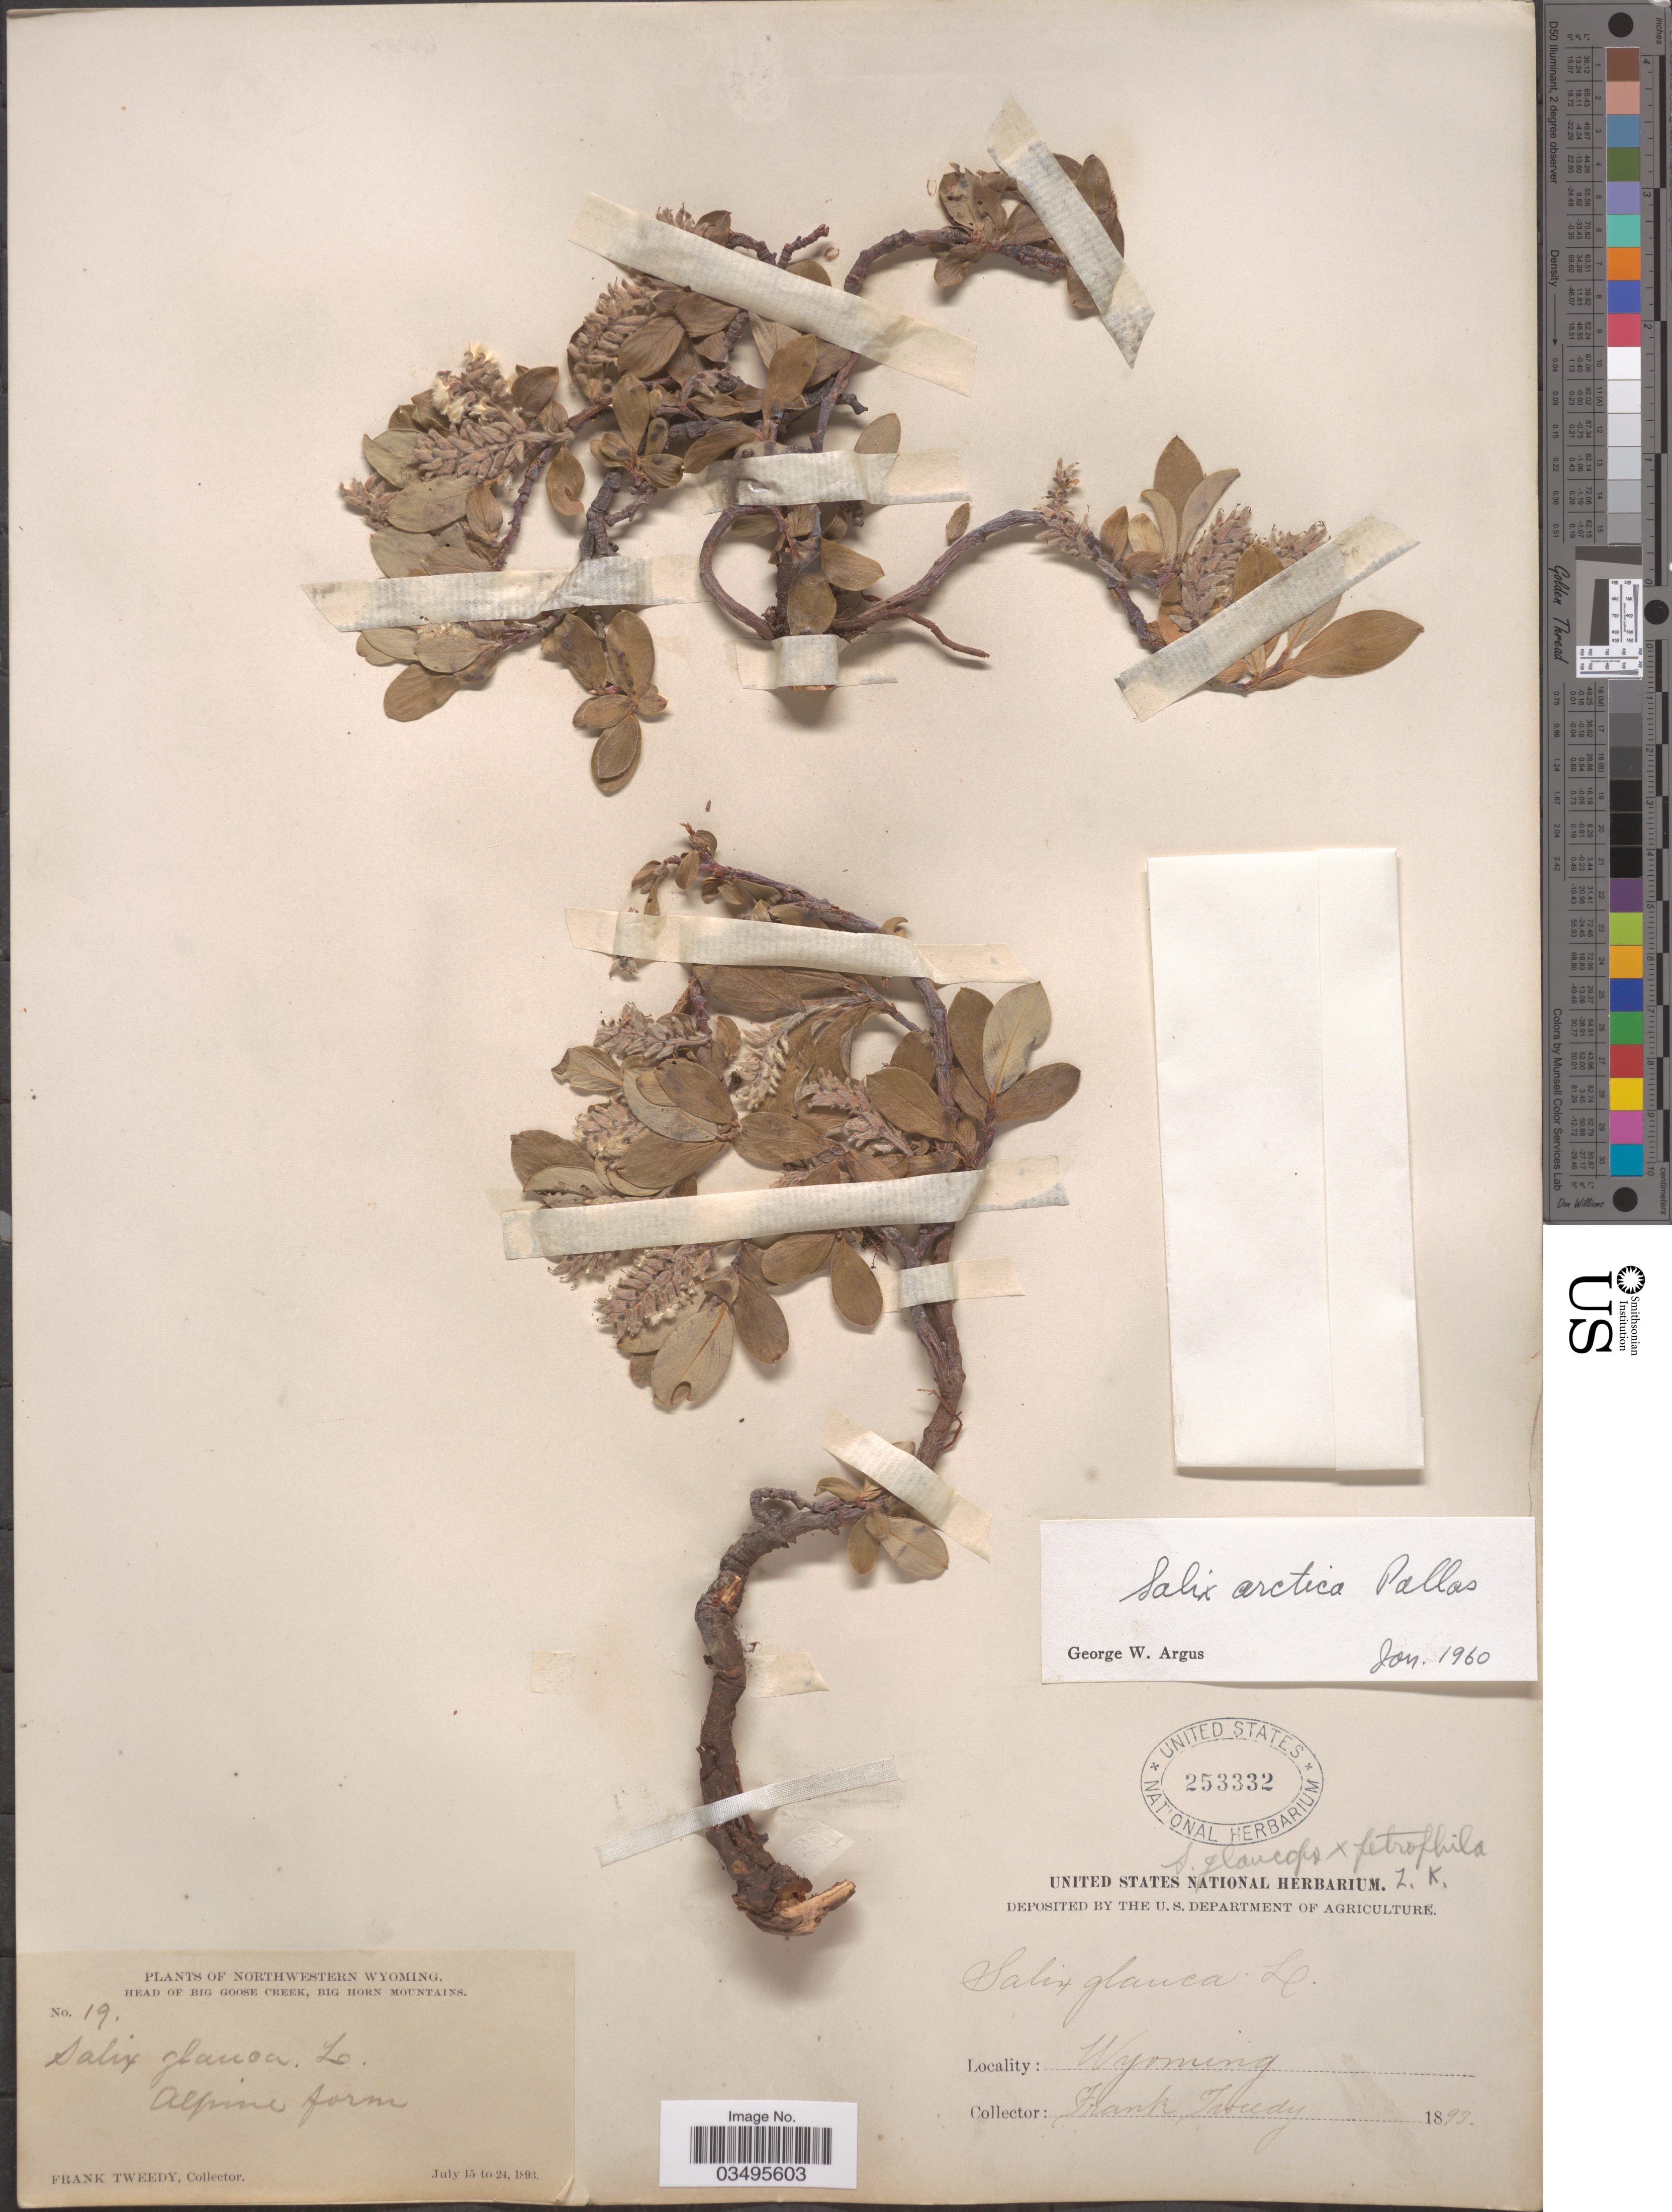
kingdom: Plantae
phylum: Tracheophyta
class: Magnoliopsida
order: Malpighiales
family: Salicaceae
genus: Salix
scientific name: Salix arctica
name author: Pall.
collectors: F. Tweedy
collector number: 19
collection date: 1893-07-15/1893-07-24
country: United States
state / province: Wyoming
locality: Northwestern Wyoming. Head of Big Goose Creek, Big Horn Mountains.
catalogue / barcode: US 253332